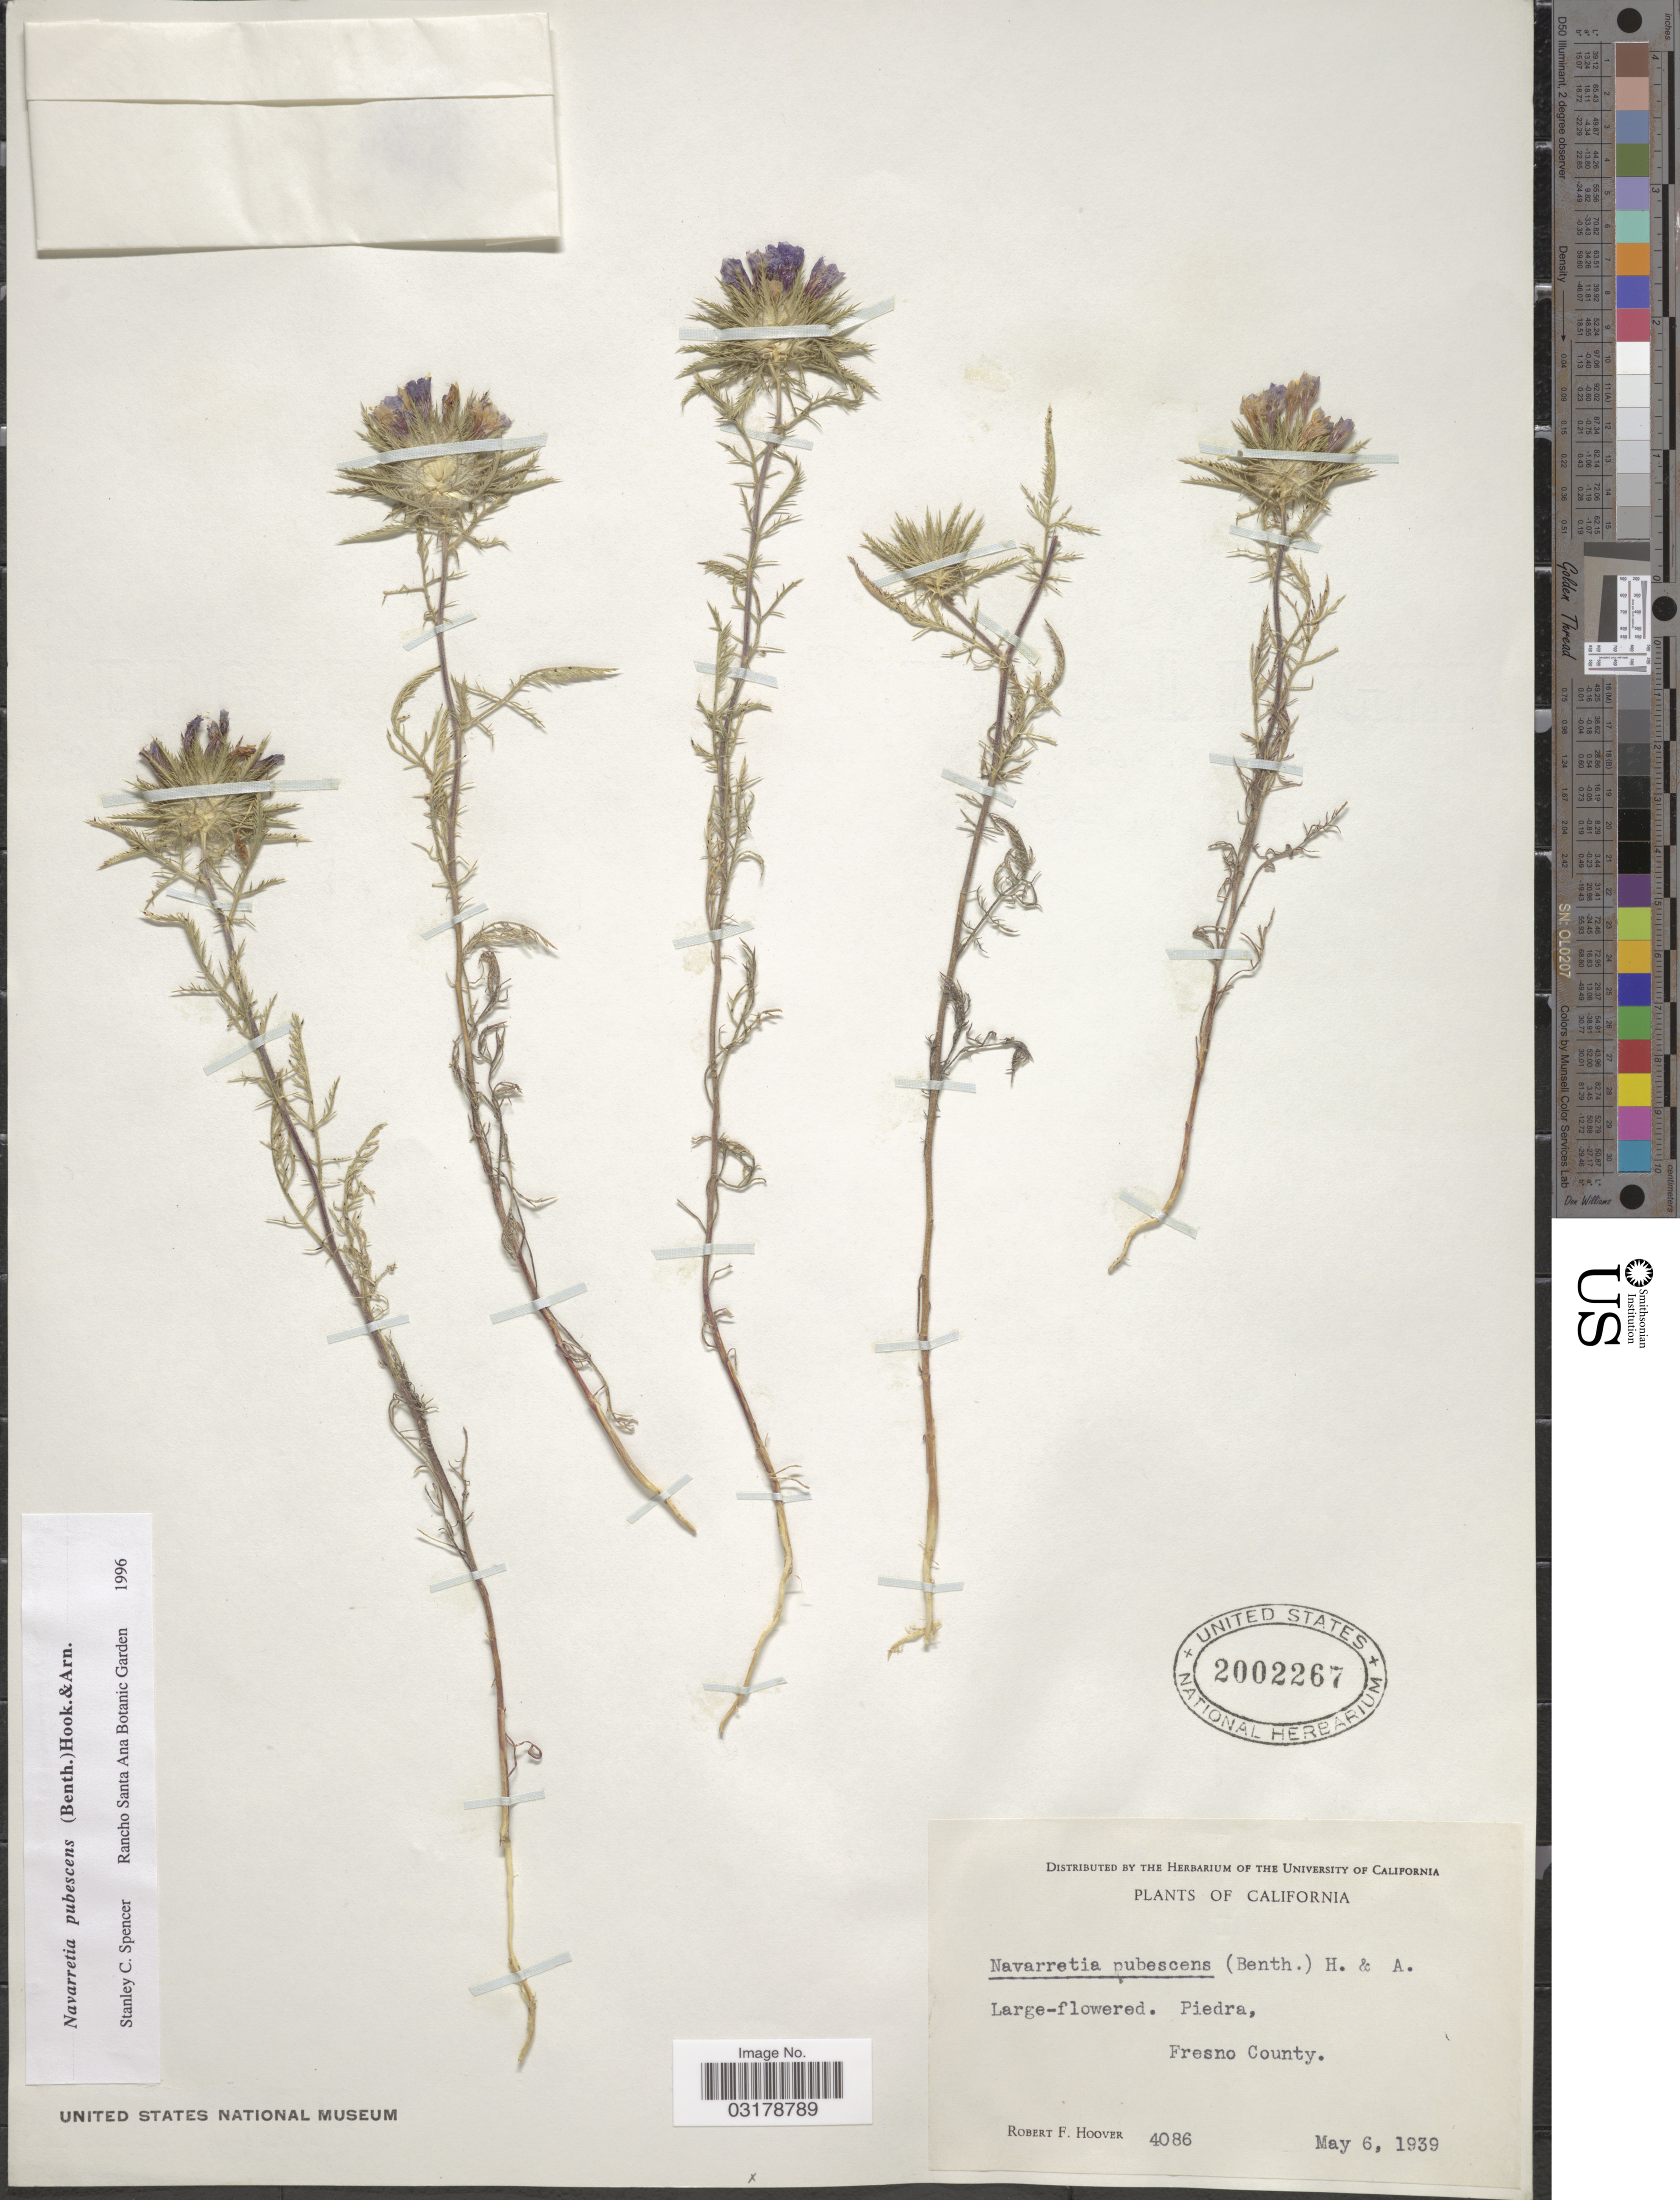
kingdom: Plantae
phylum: Tracheophyta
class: Magnoliopsida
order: Ericales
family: Polemoniaceae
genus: Navarretia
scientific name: Navarretia pubescens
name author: (Benth.) Hook. & Arn.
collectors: R. F. Hoover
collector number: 4086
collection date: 1939-05-06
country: United States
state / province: California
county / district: Fresno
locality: Piedra, Fresno County.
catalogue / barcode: US 2002267